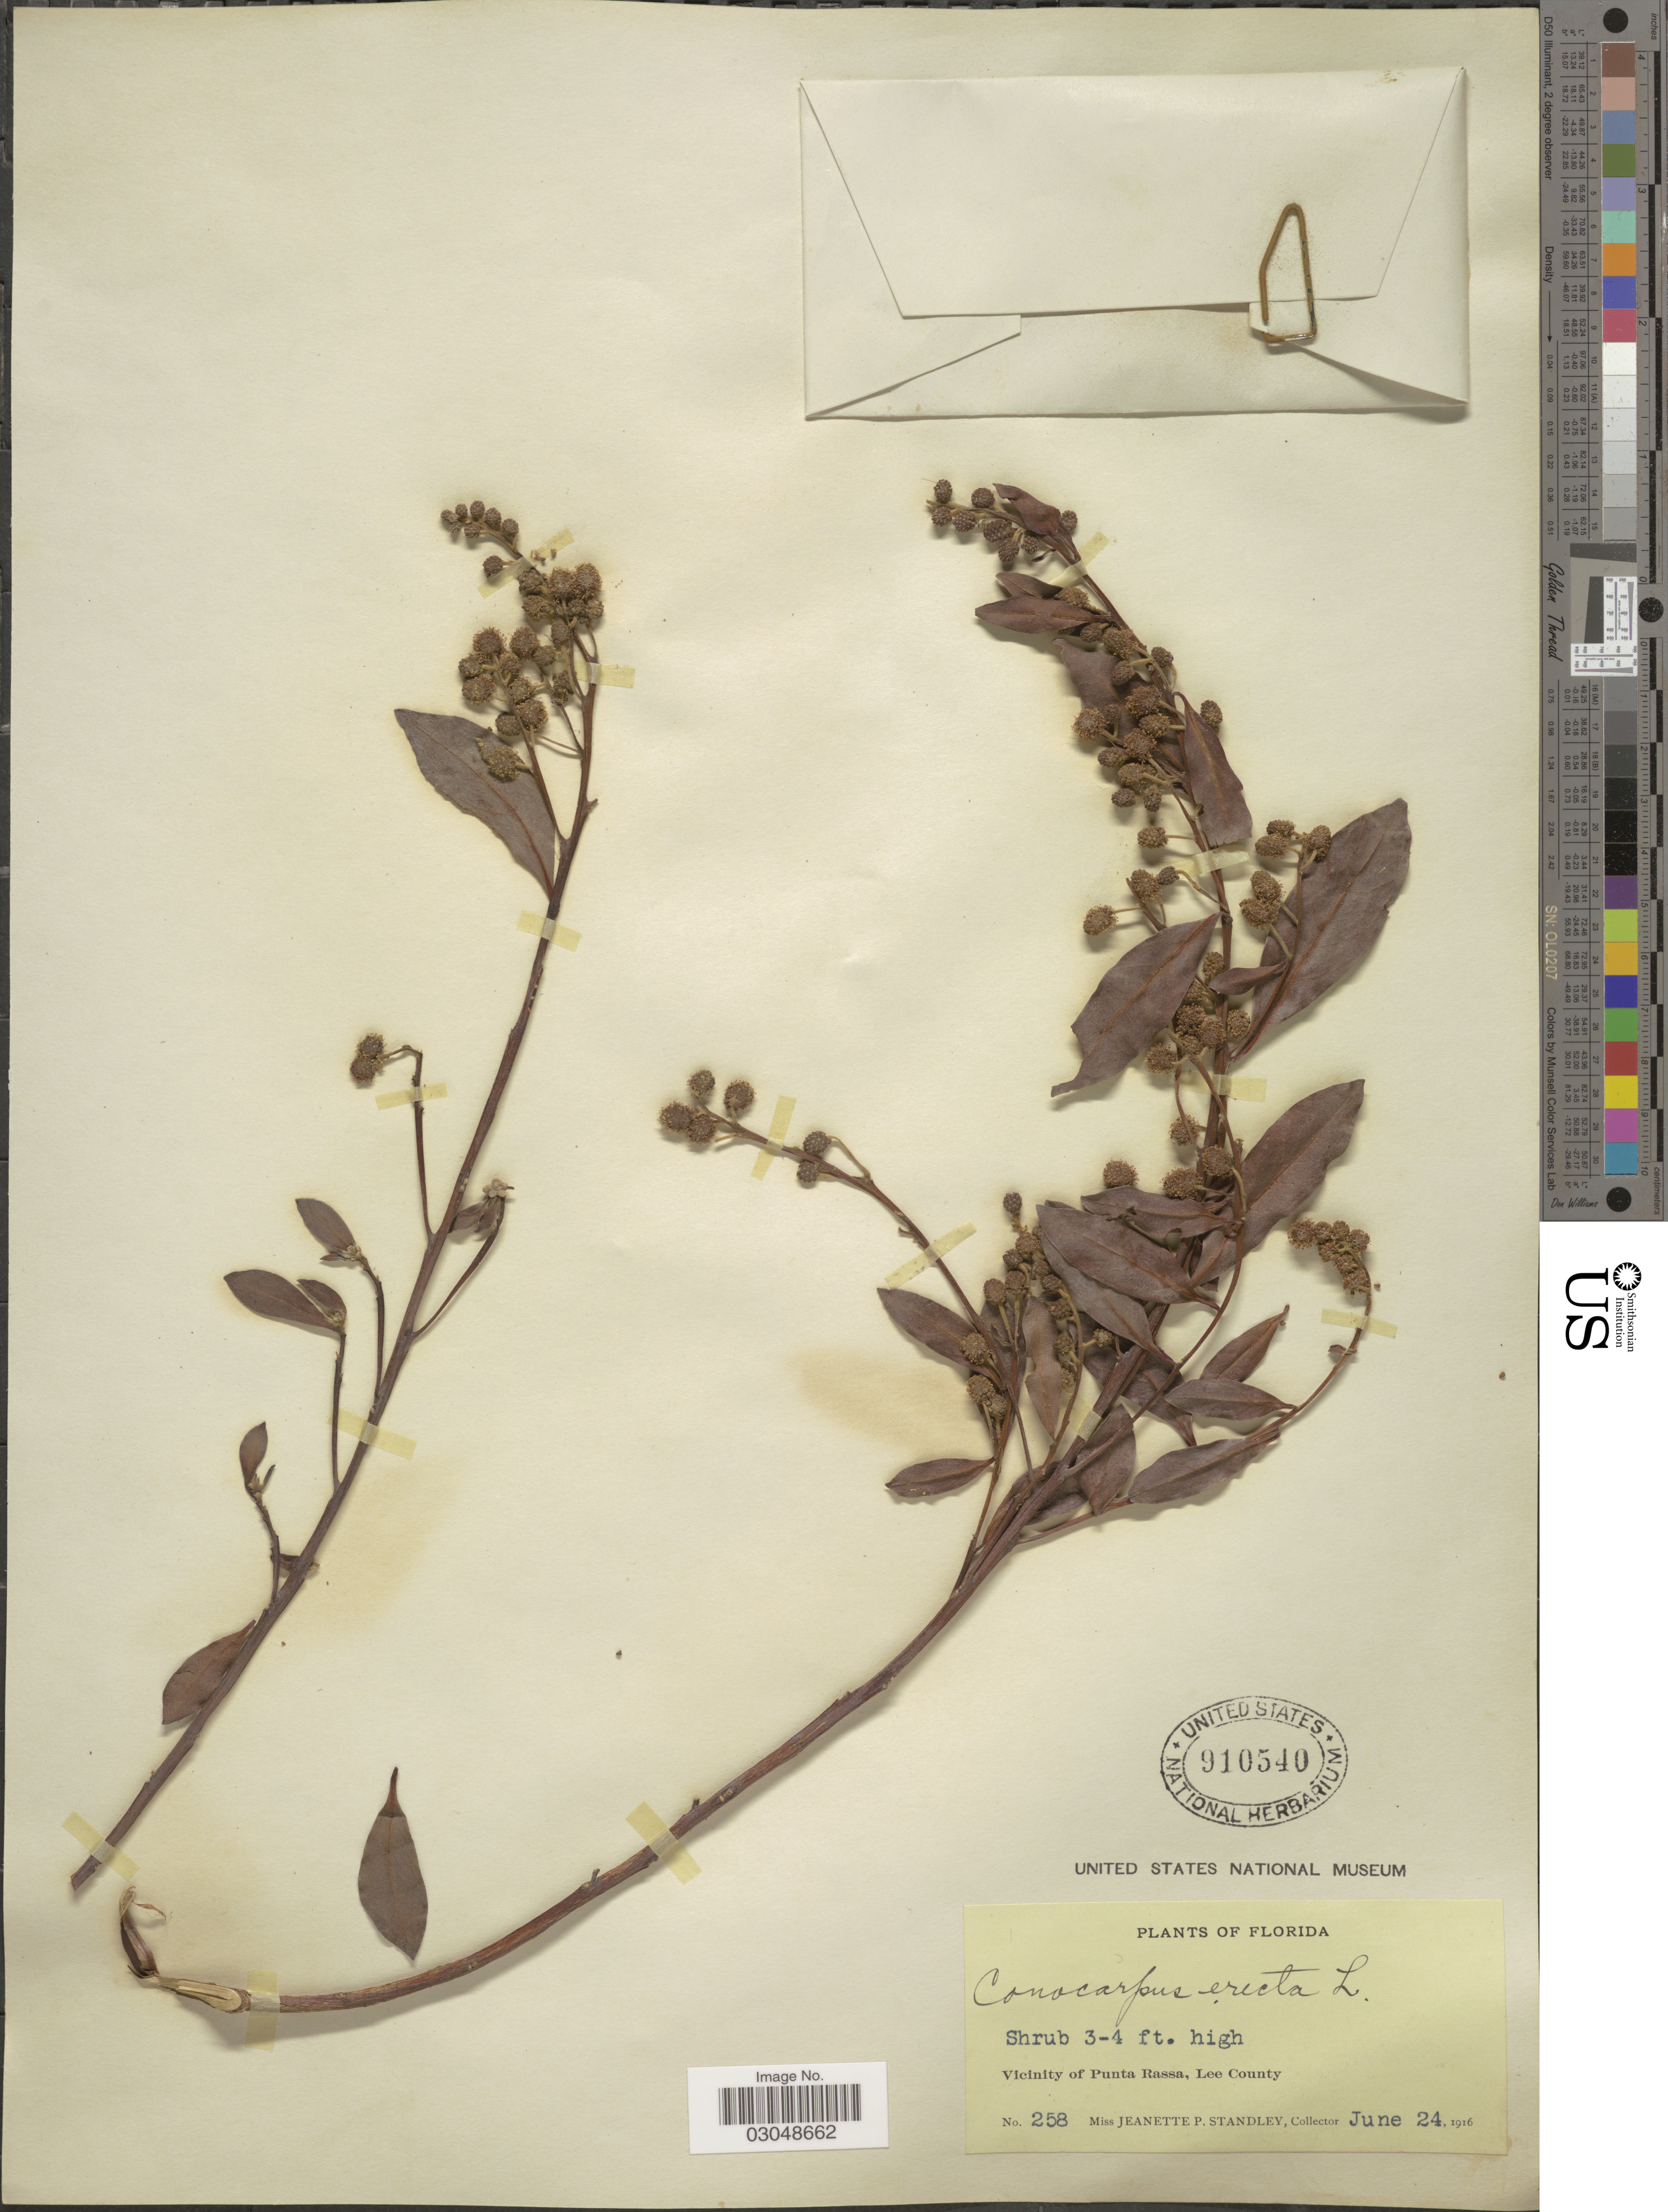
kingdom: Plantae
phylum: Tracheophyta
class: Magnoliopsida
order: Myrtales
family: Combretaceae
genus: Conocarpus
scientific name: Conocarpus erectus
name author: L.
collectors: J. P. Standley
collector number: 258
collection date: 1916-06-24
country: United States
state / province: Florida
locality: Vicinity of Punta Rassa, Lee County.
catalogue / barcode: US 910540